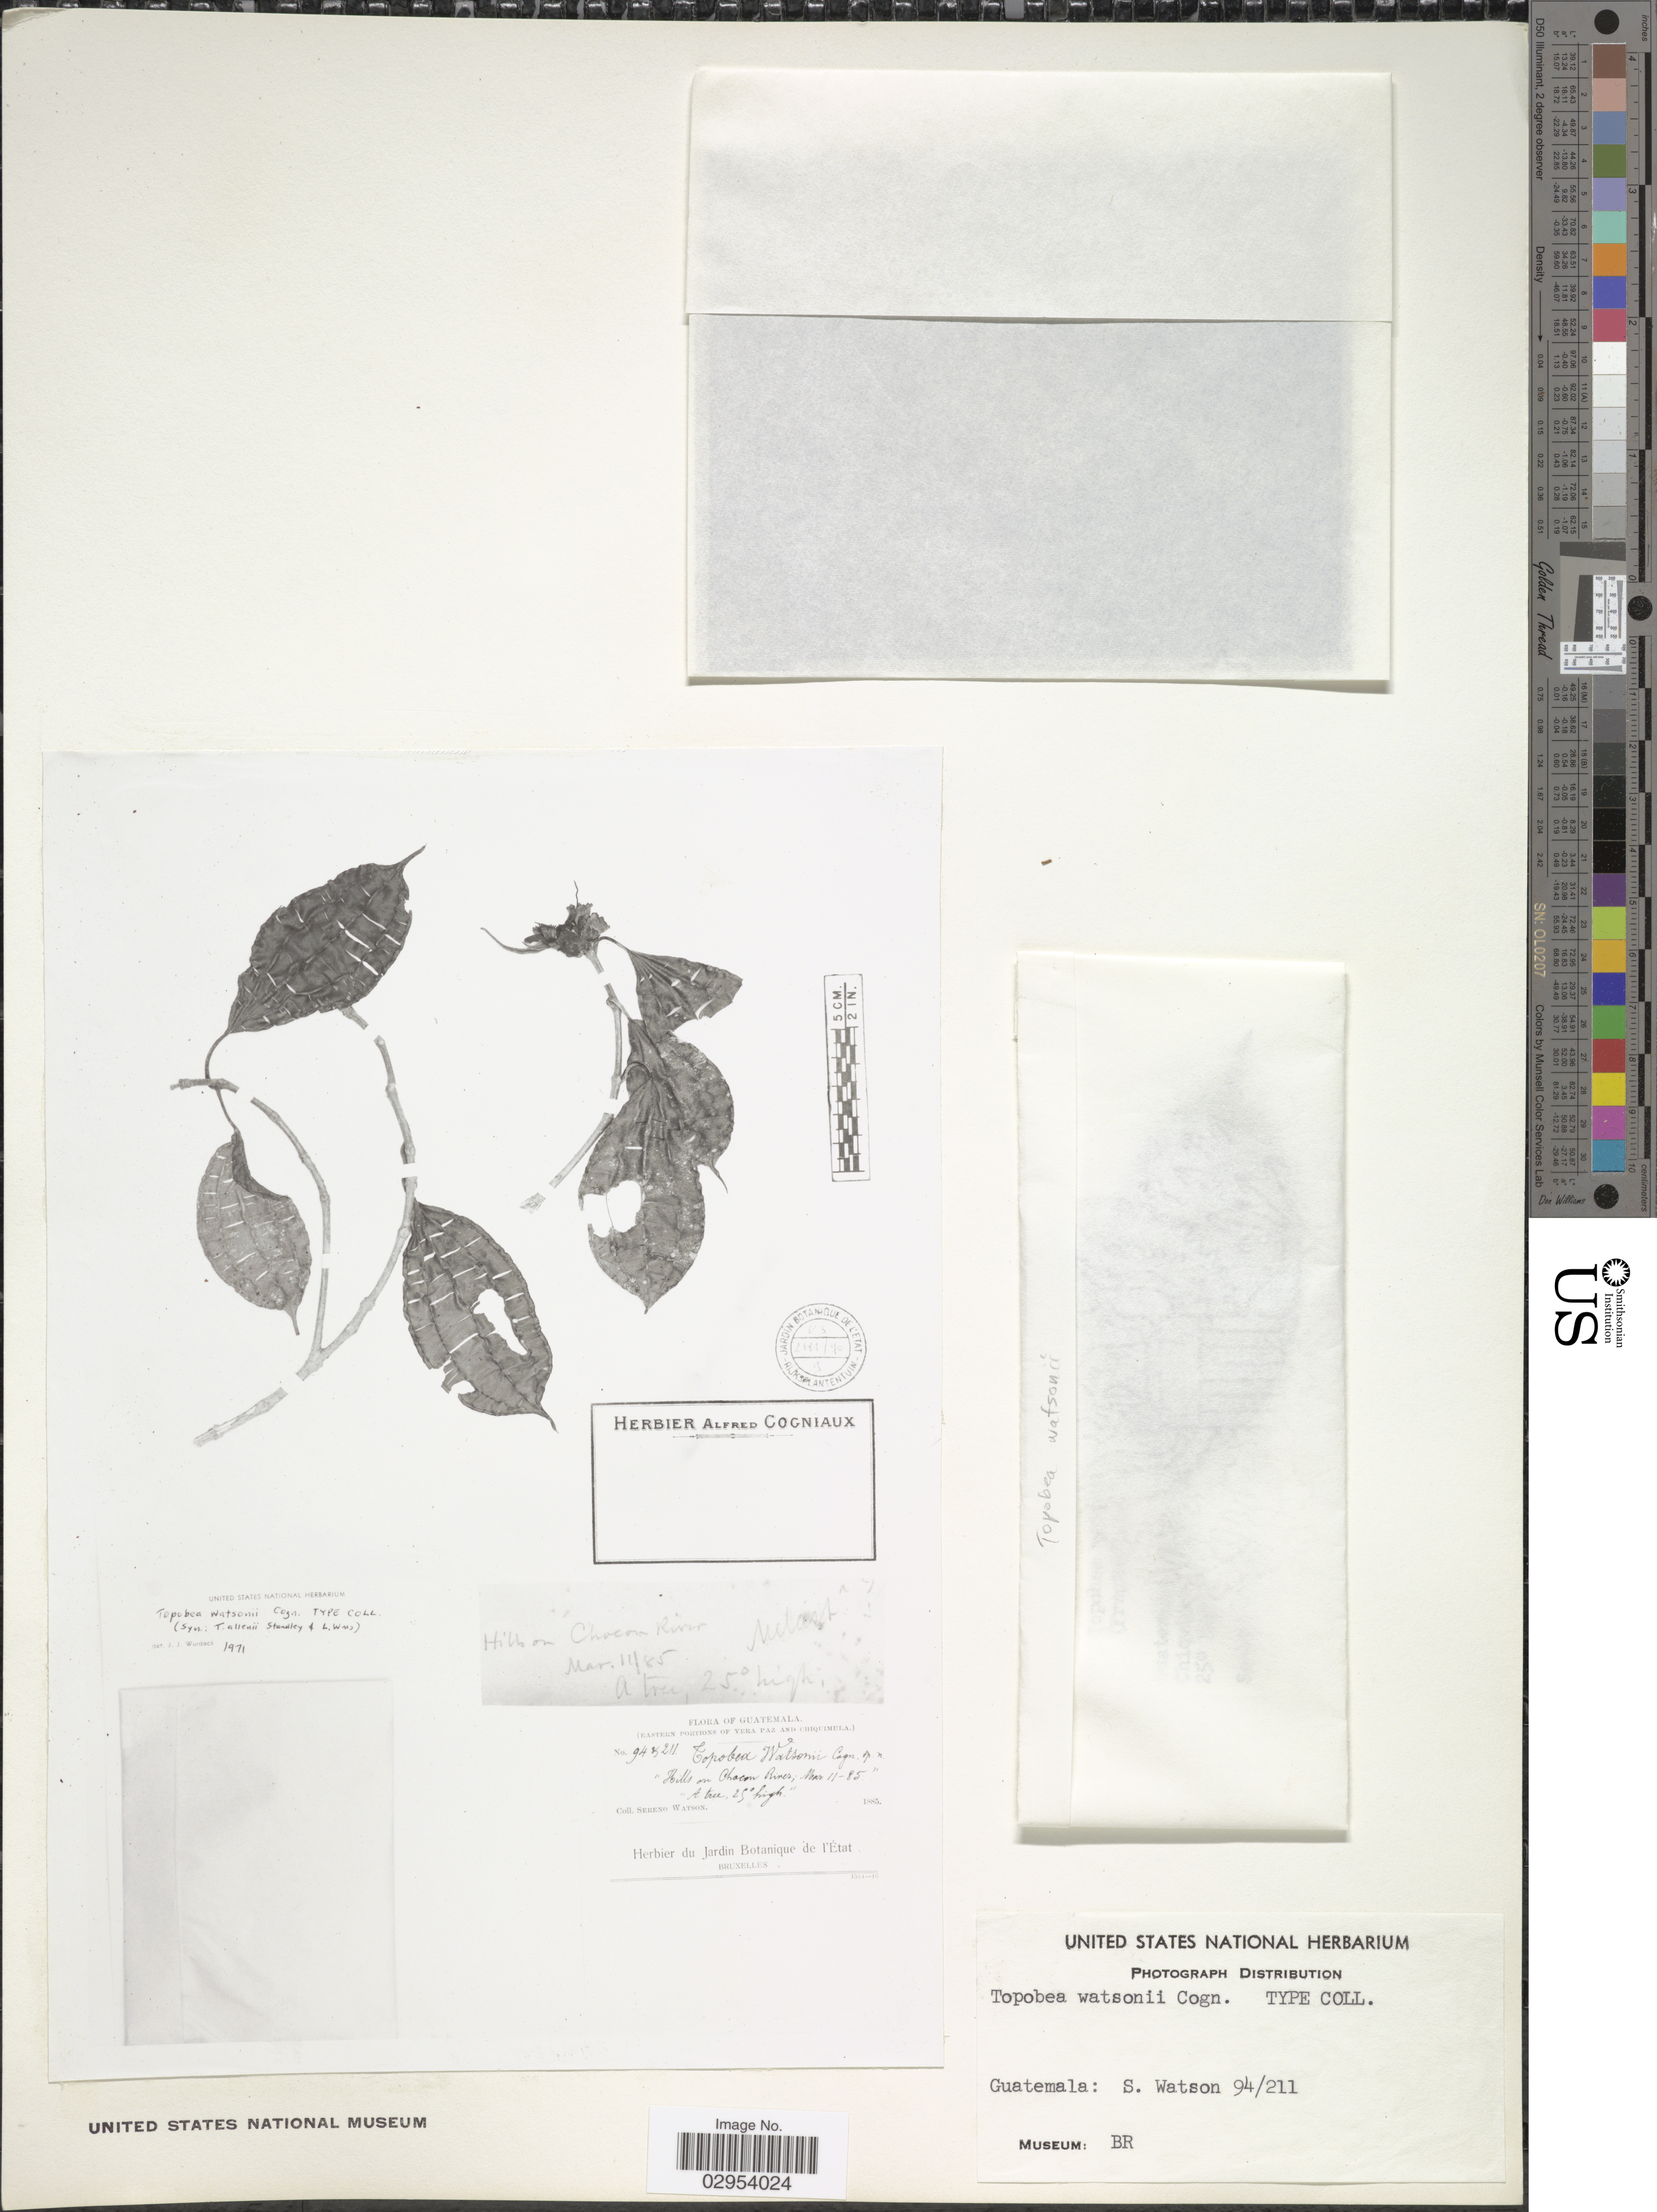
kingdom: Plantae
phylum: Tracheophyta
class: Magnoliopsida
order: Myrtales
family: Melastomataceae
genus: Topobea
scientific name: Topobea watsonii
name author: Cogn.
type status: Type Collection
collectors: S. Watson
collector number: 94/211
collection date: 1885-03-11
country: Guatemala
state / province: Chiquimula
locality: Eastern portions of Vera Paz and Chiquimula. "Hills on Chacon River".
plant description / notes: Photograph and fragmentary material of type specimen(s) ex herb. BR. "94 & 211", indicates 2 elements on original type specimen?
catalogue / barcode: US 102975